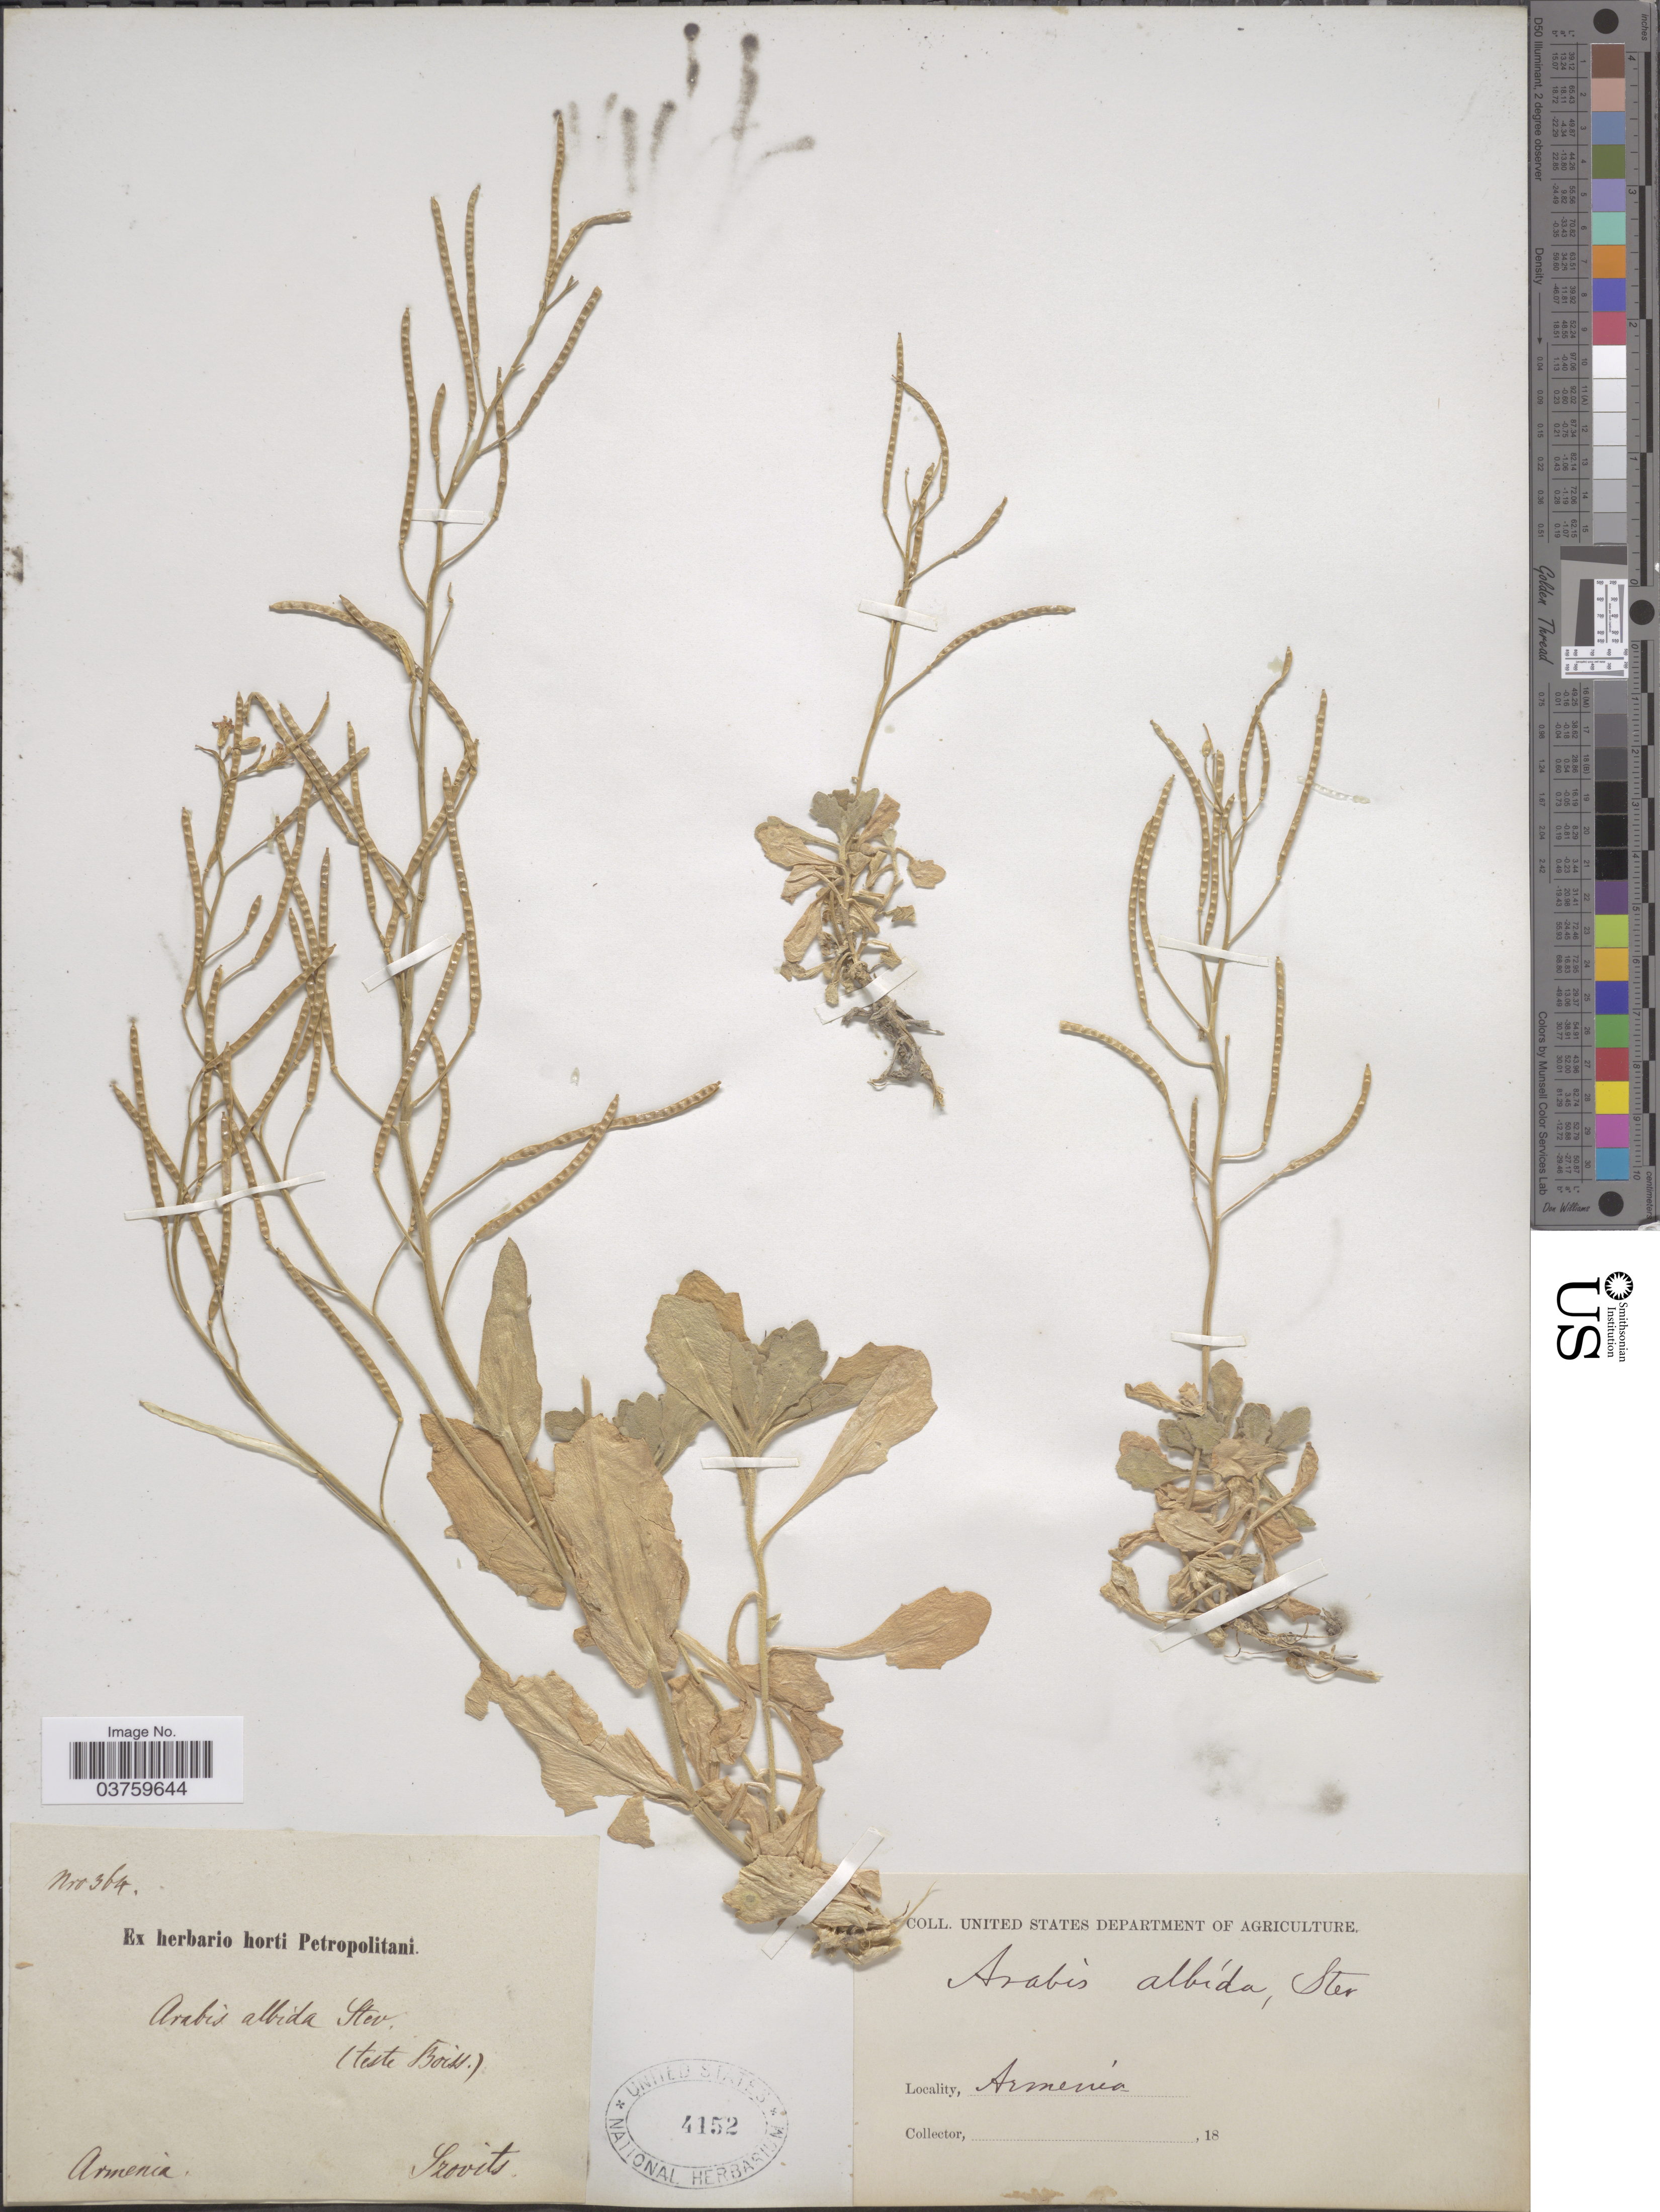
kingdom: Plantae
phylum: Tracheophyta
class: Magnoliopsida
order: Brassicales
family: Brassicaceae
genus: Arabis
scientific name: Arabis caucasica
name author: Willd.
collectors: Szovits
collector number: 364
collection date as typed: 18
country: Armenia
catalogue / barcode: US 4152